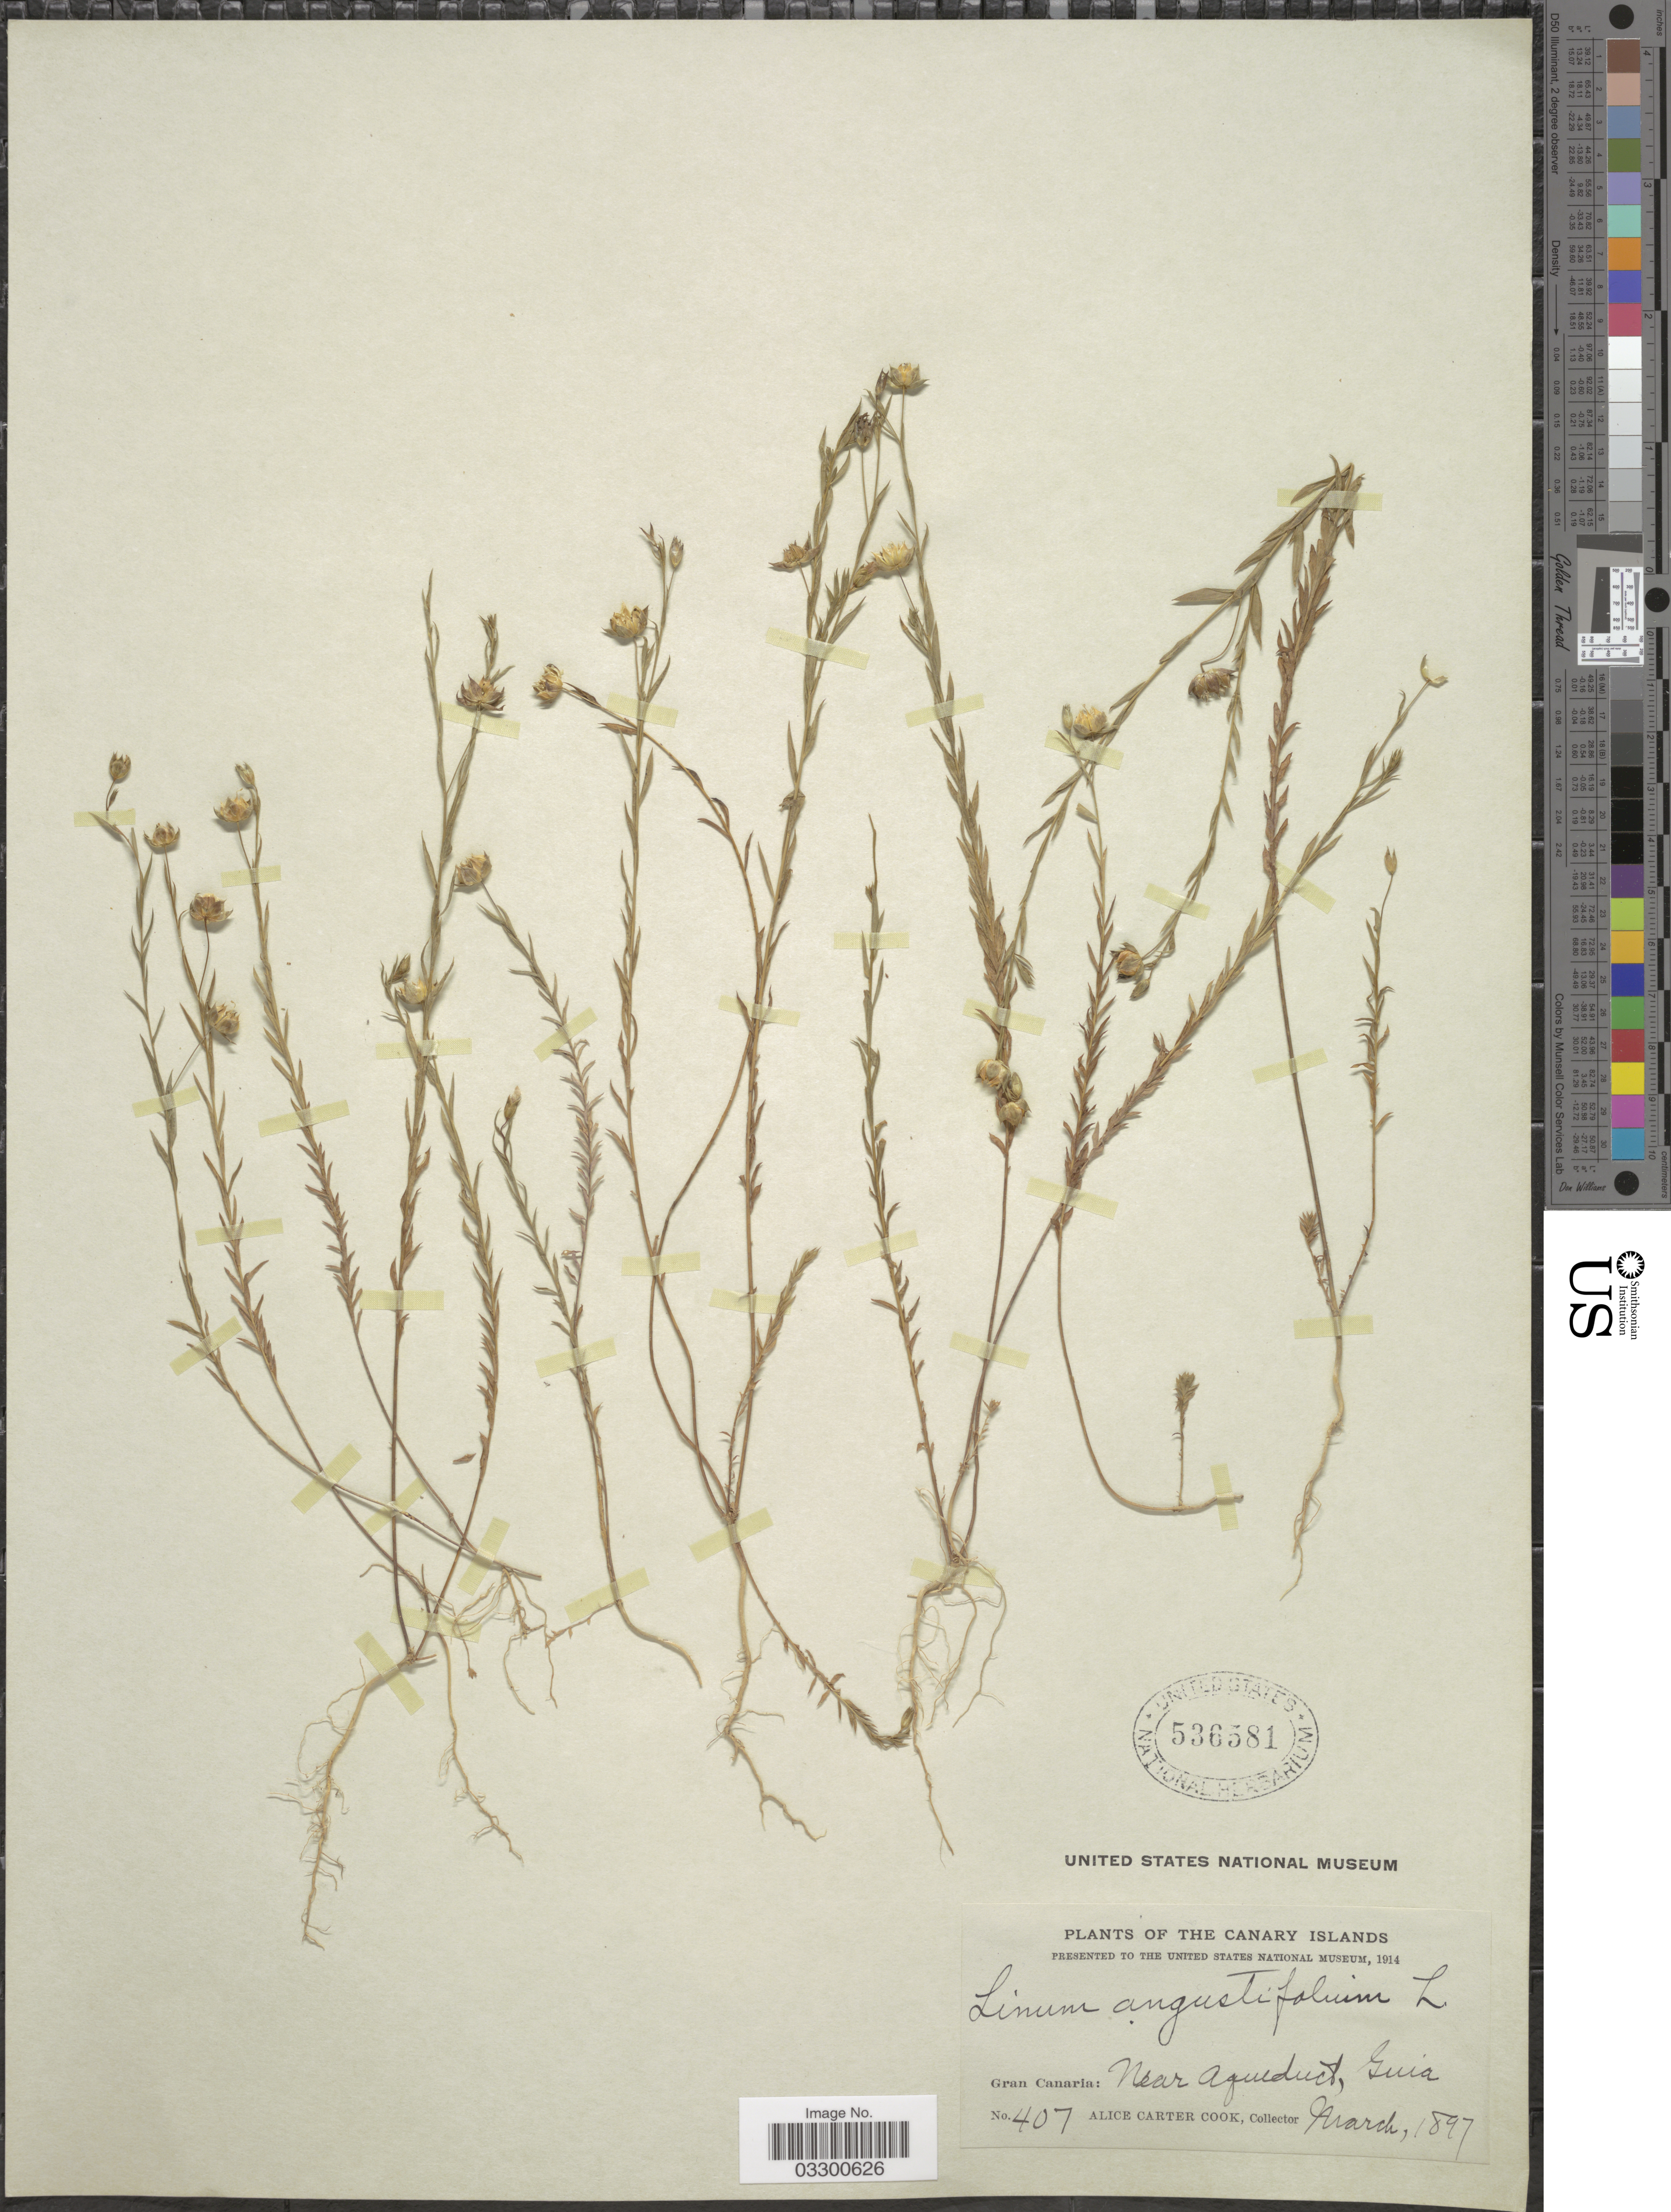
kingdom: Plantae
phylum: Tracheophyta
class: Magnoliopsida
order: Malpighiales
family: Linaceae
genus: Linum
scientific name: Linum angustifolium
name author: Huds.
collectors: Alice C. Cook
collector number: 407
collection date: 1897-03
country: Spain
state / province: Canarias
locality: The Canary Islands. Gran Canaria: Near Aqueduct, Guia.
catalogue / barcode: US 536581